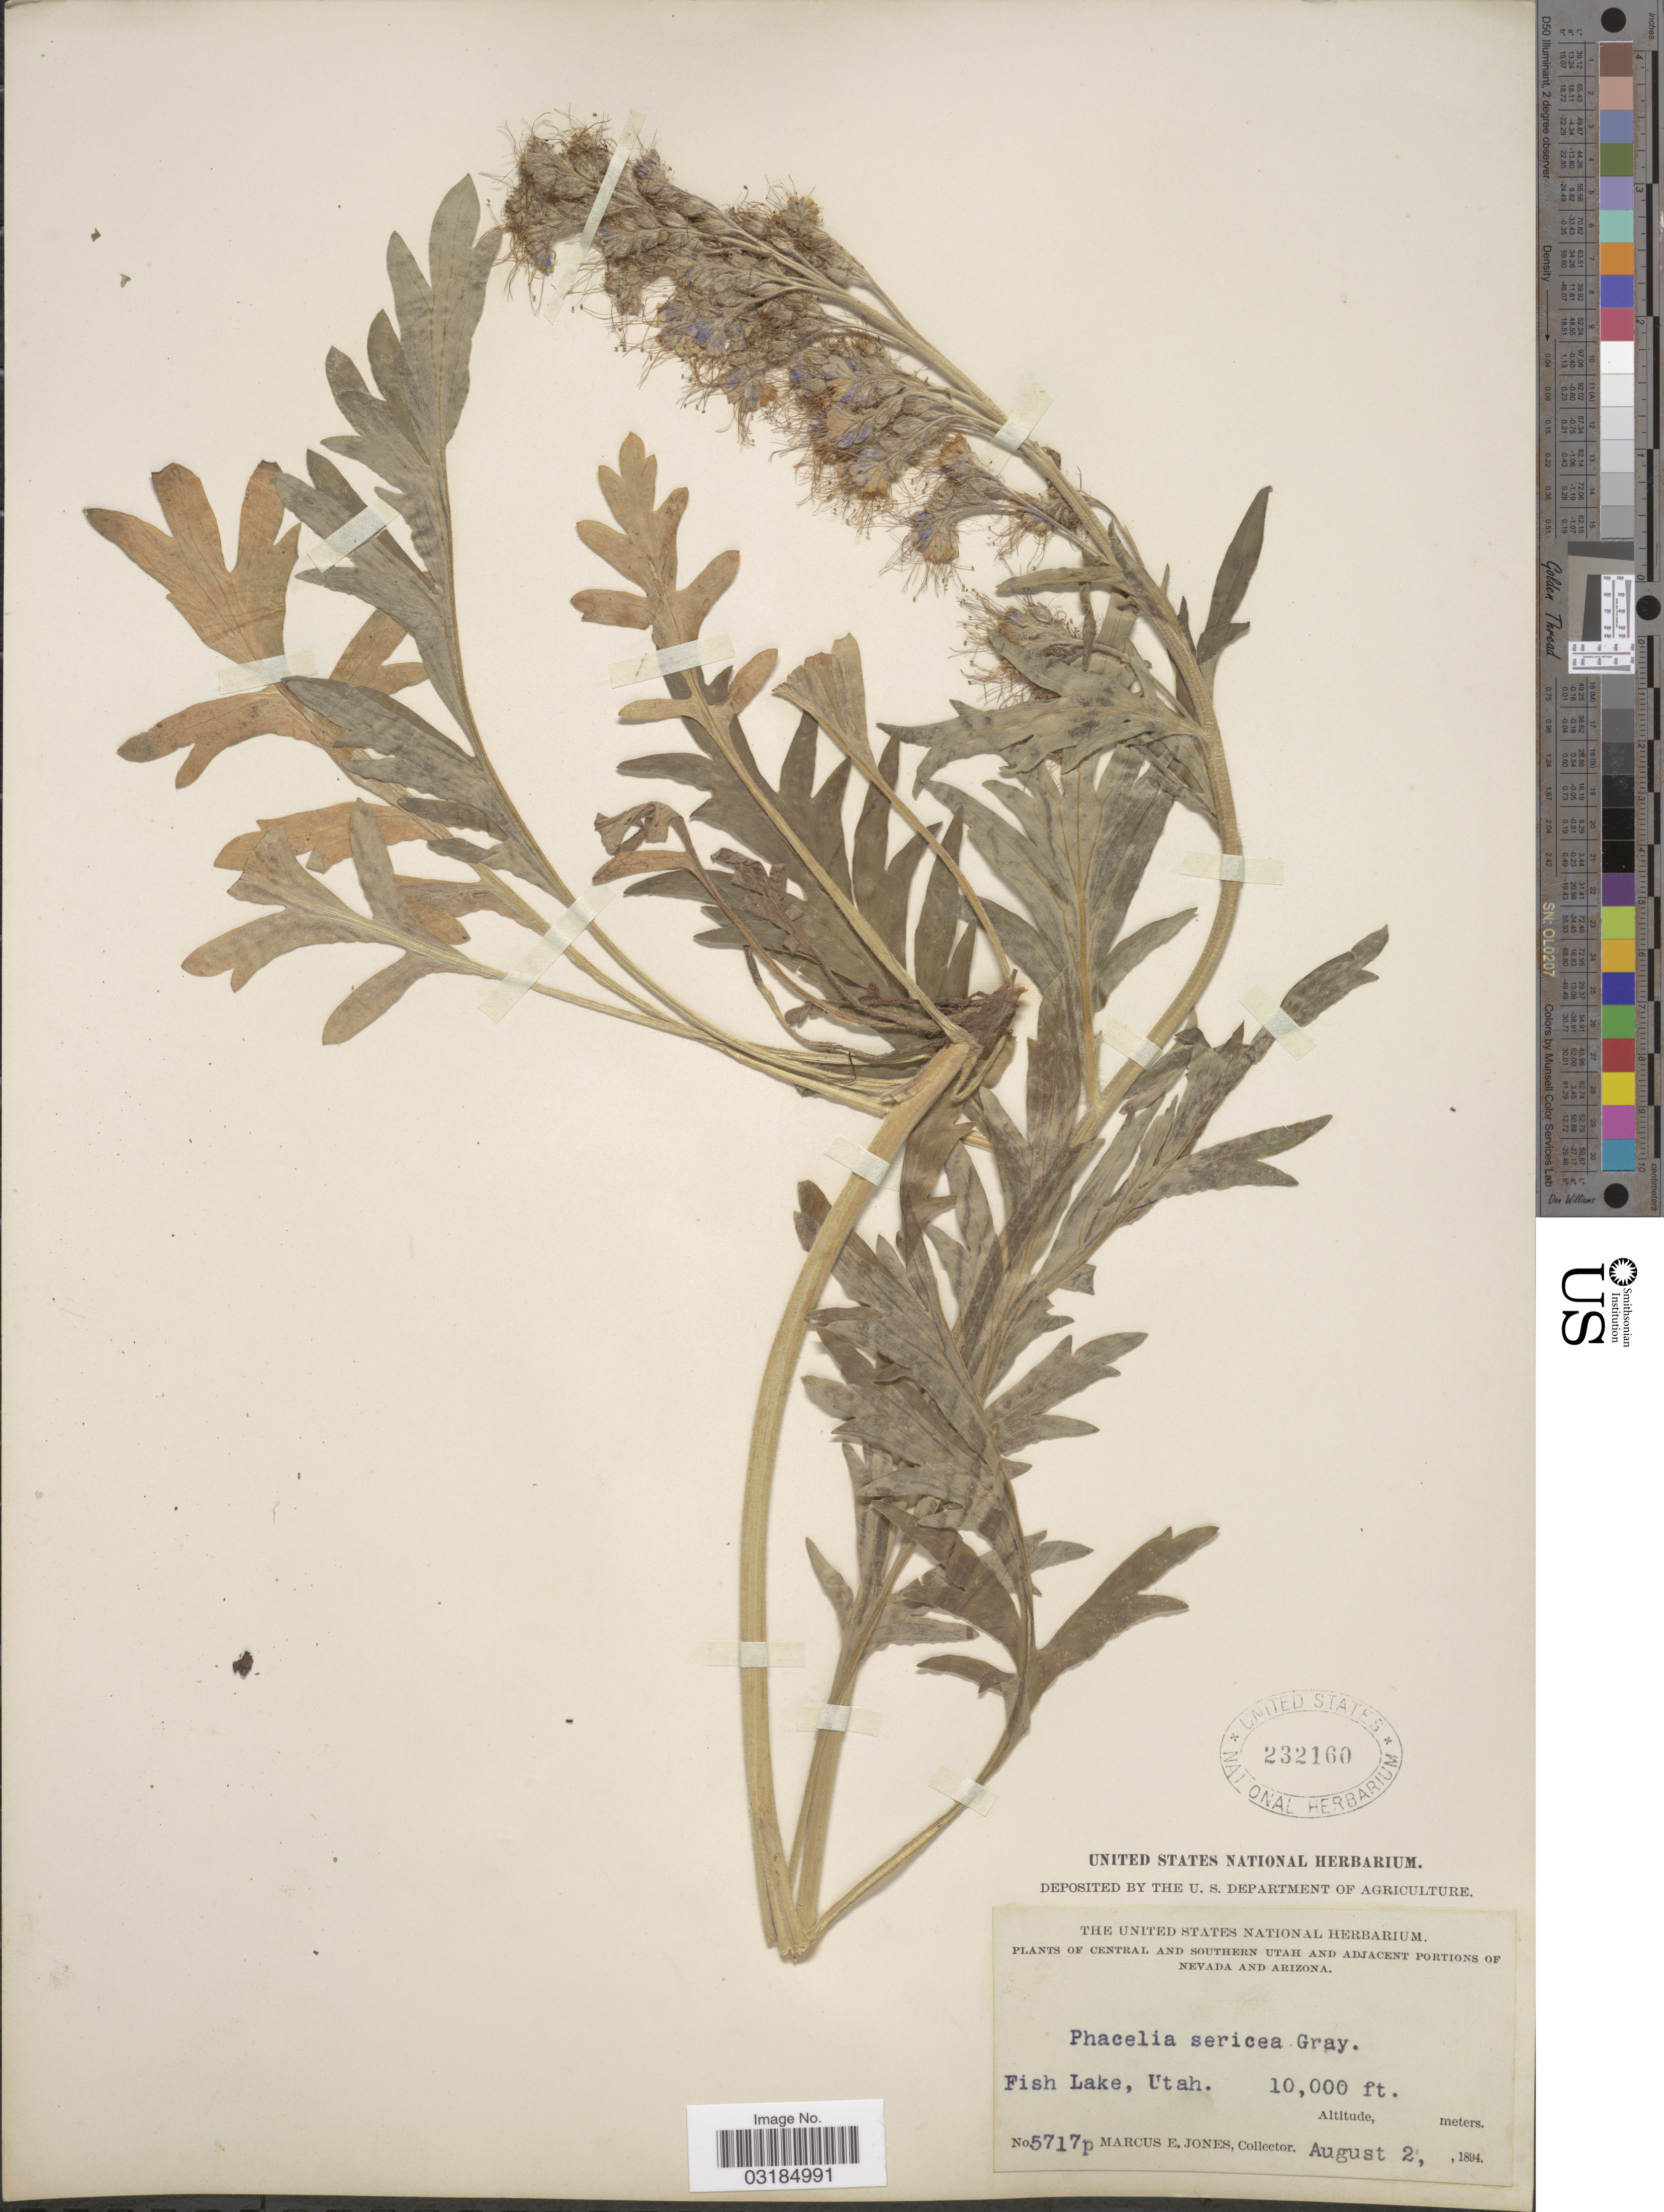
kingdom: Plantae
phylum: Tracheophyta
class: Magnoliopsida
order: Boraginales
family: Hydrophyllaceae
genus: Phacelia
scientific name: Phacelia ciliosa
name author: Rydb.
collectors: M. E. Jones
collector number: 5717p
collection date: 1894-08-02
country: United States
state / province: Utah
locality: Central and southern Utah. Fish Lake.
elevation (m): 3048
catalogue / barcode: US 232160